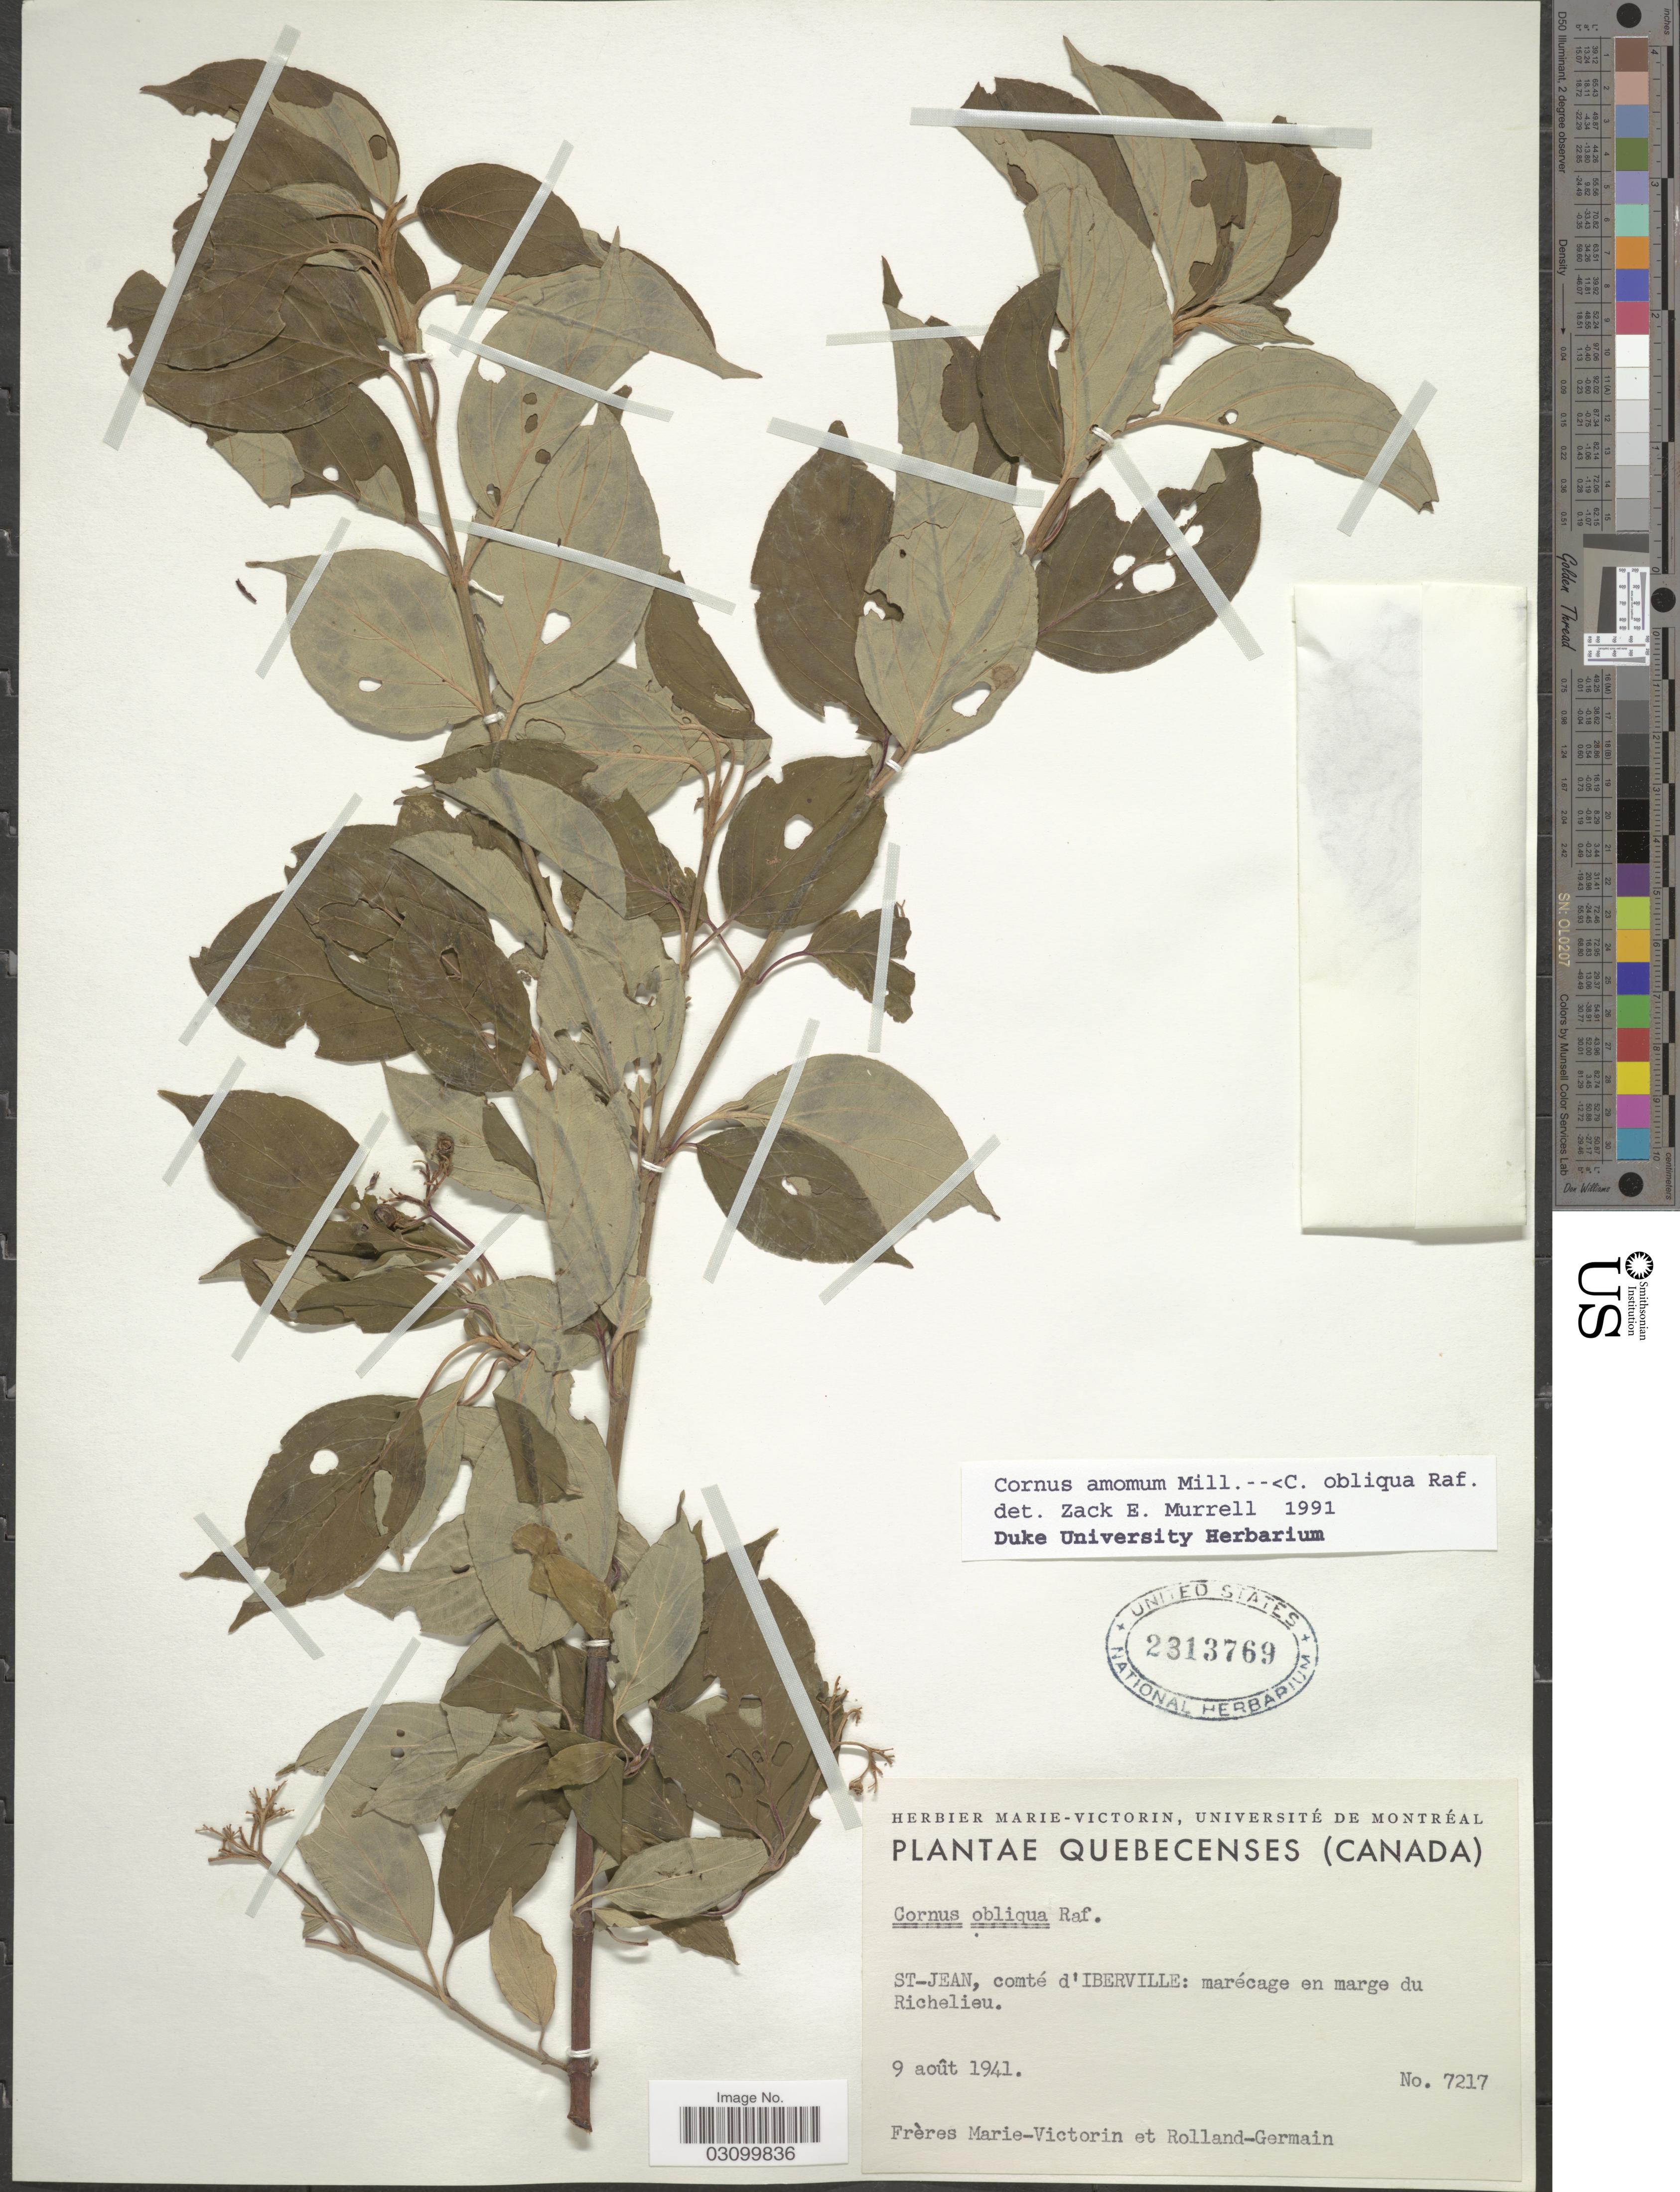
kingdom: Plantae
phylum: Tracheophyta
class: Magnoliopsida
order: Cornales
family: Cornaceae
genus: Cornus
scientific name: Cornus obliqua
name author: Raf.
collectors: F. Marie-Victorin & Rolland-Germain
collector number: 7217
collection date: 1941-08-09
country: Canada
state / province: Quebec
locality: St-Jean, comté d'Iberville: marécage en marge du Richelieu.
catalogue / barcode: US 2313769